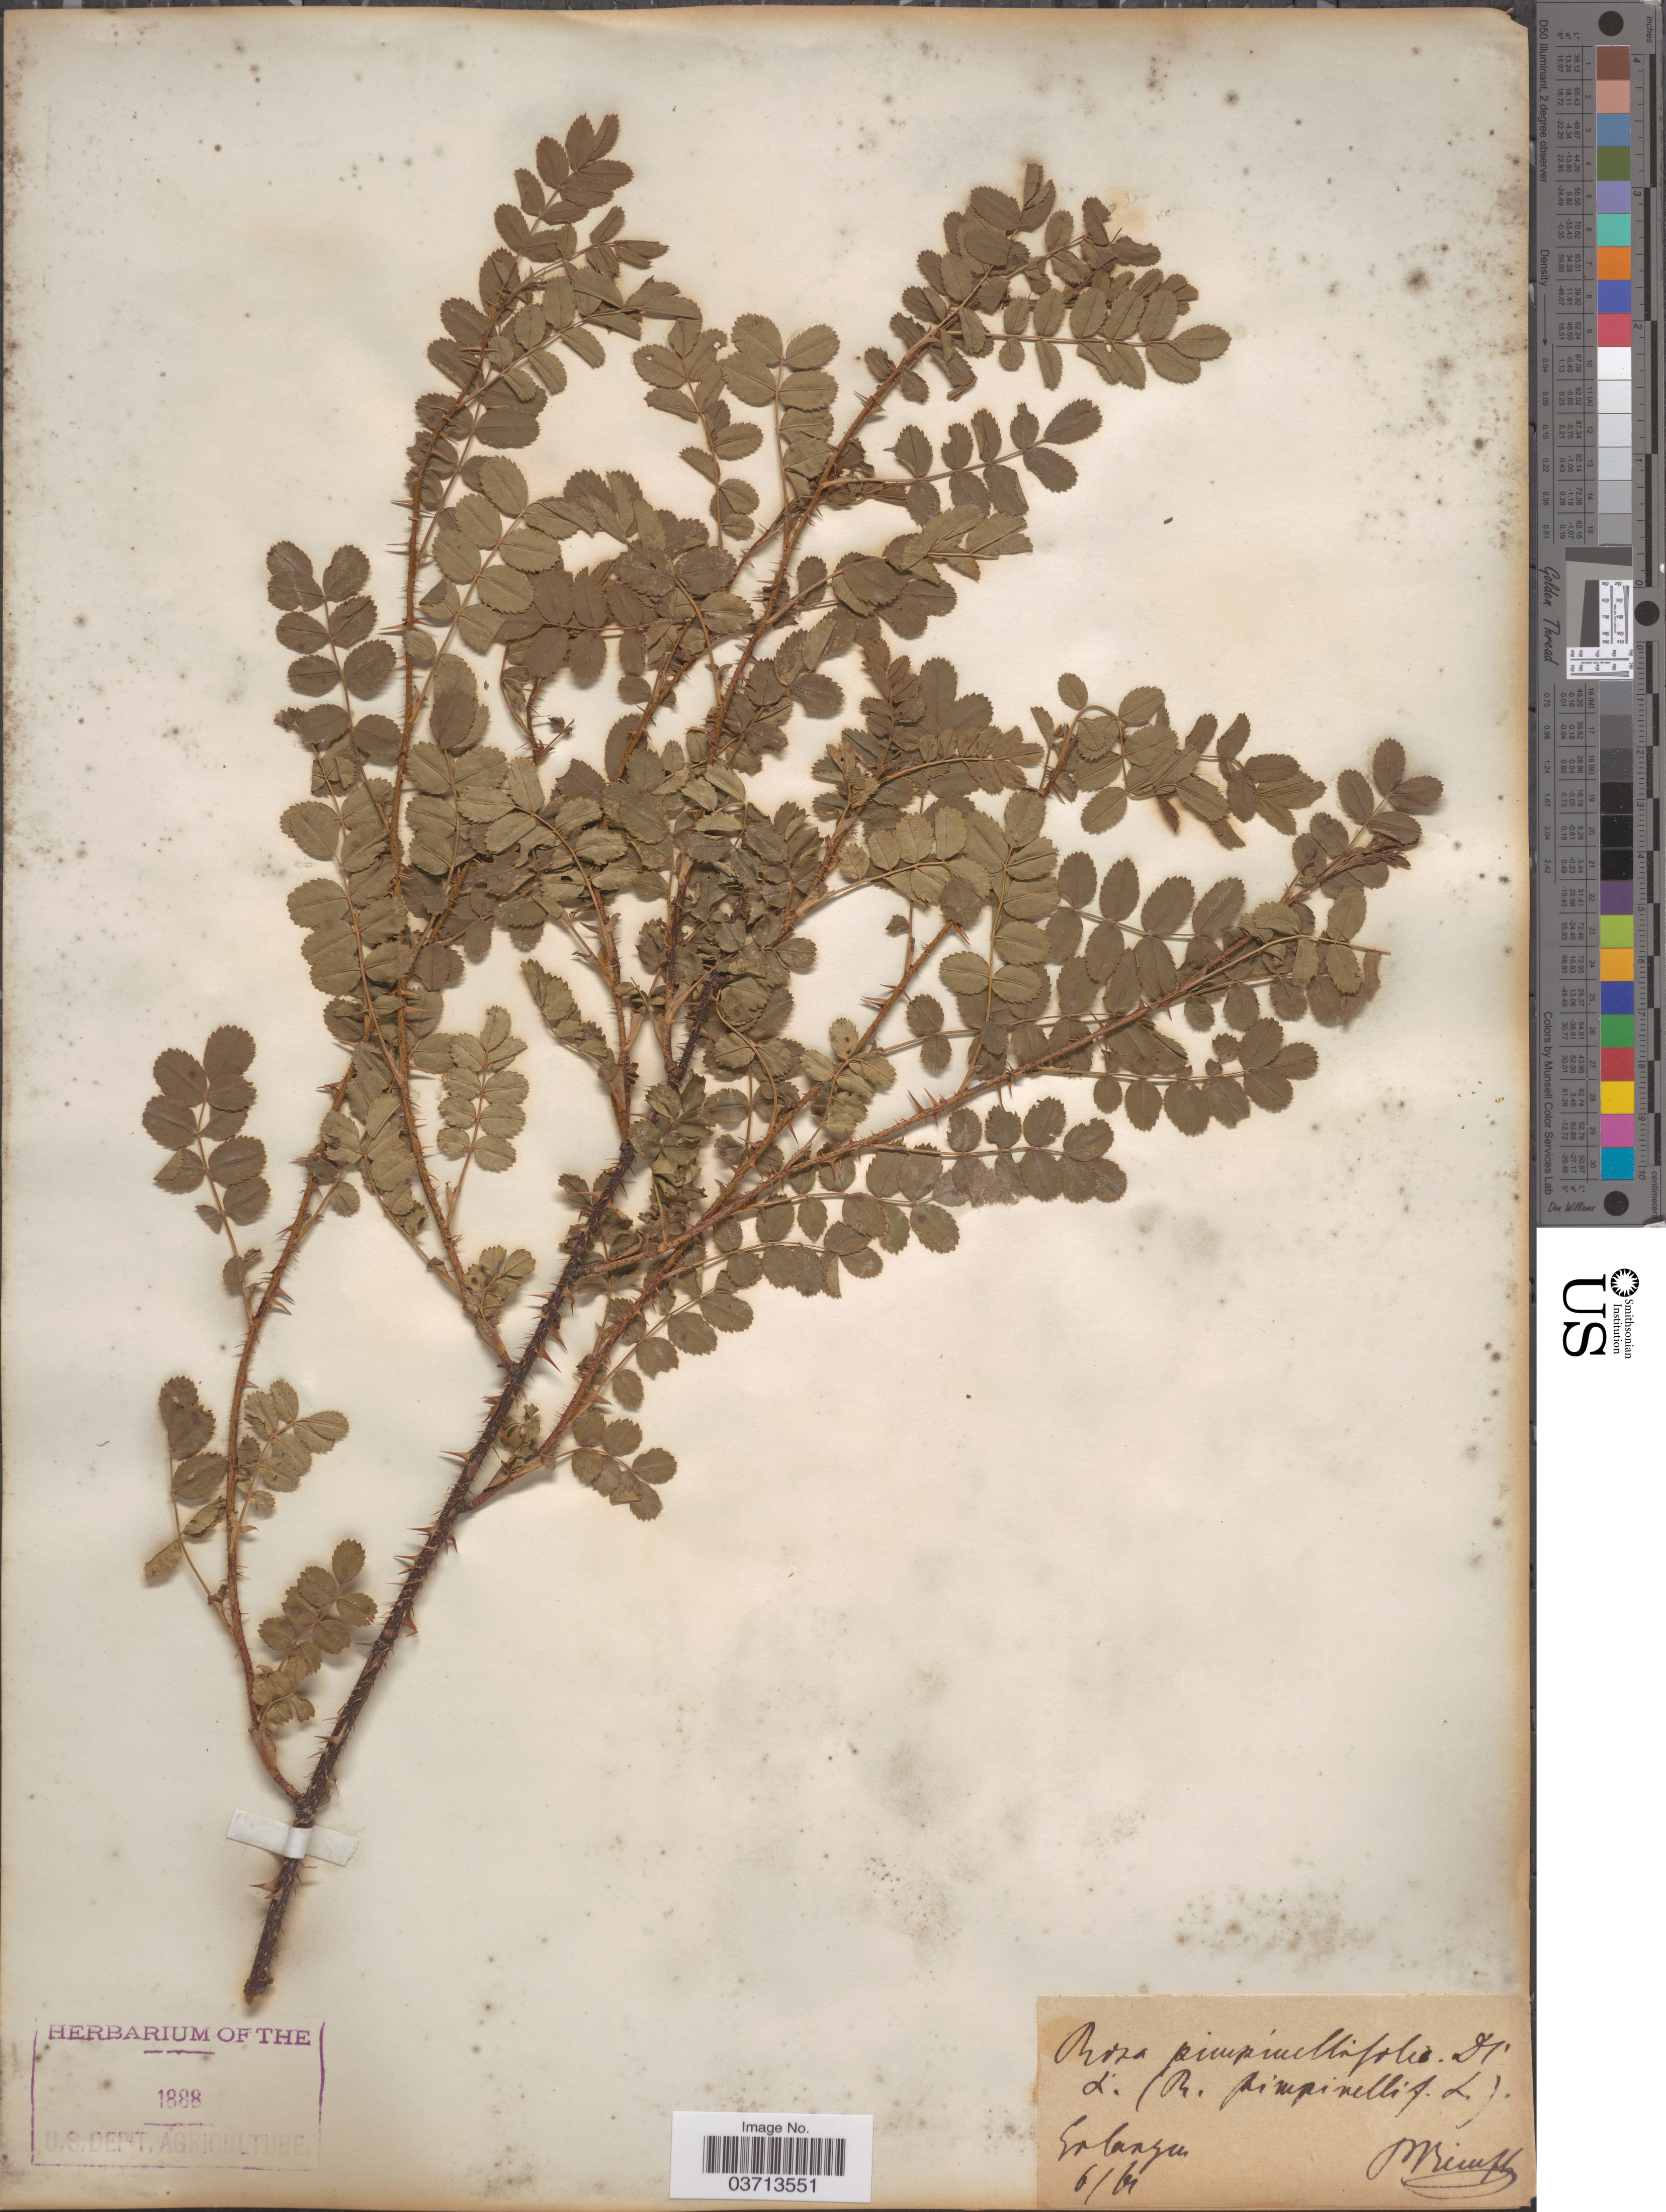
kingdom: Plantae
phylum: Tracheophyta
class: Magnoliopsida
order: Rosales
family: Rosaceae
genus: Rosa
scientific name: Rosa pimpinellifolia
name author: L.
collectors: P. Reinsch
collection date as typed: Transcribed d/m/y: /6/61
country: Germany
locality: Erlangen.